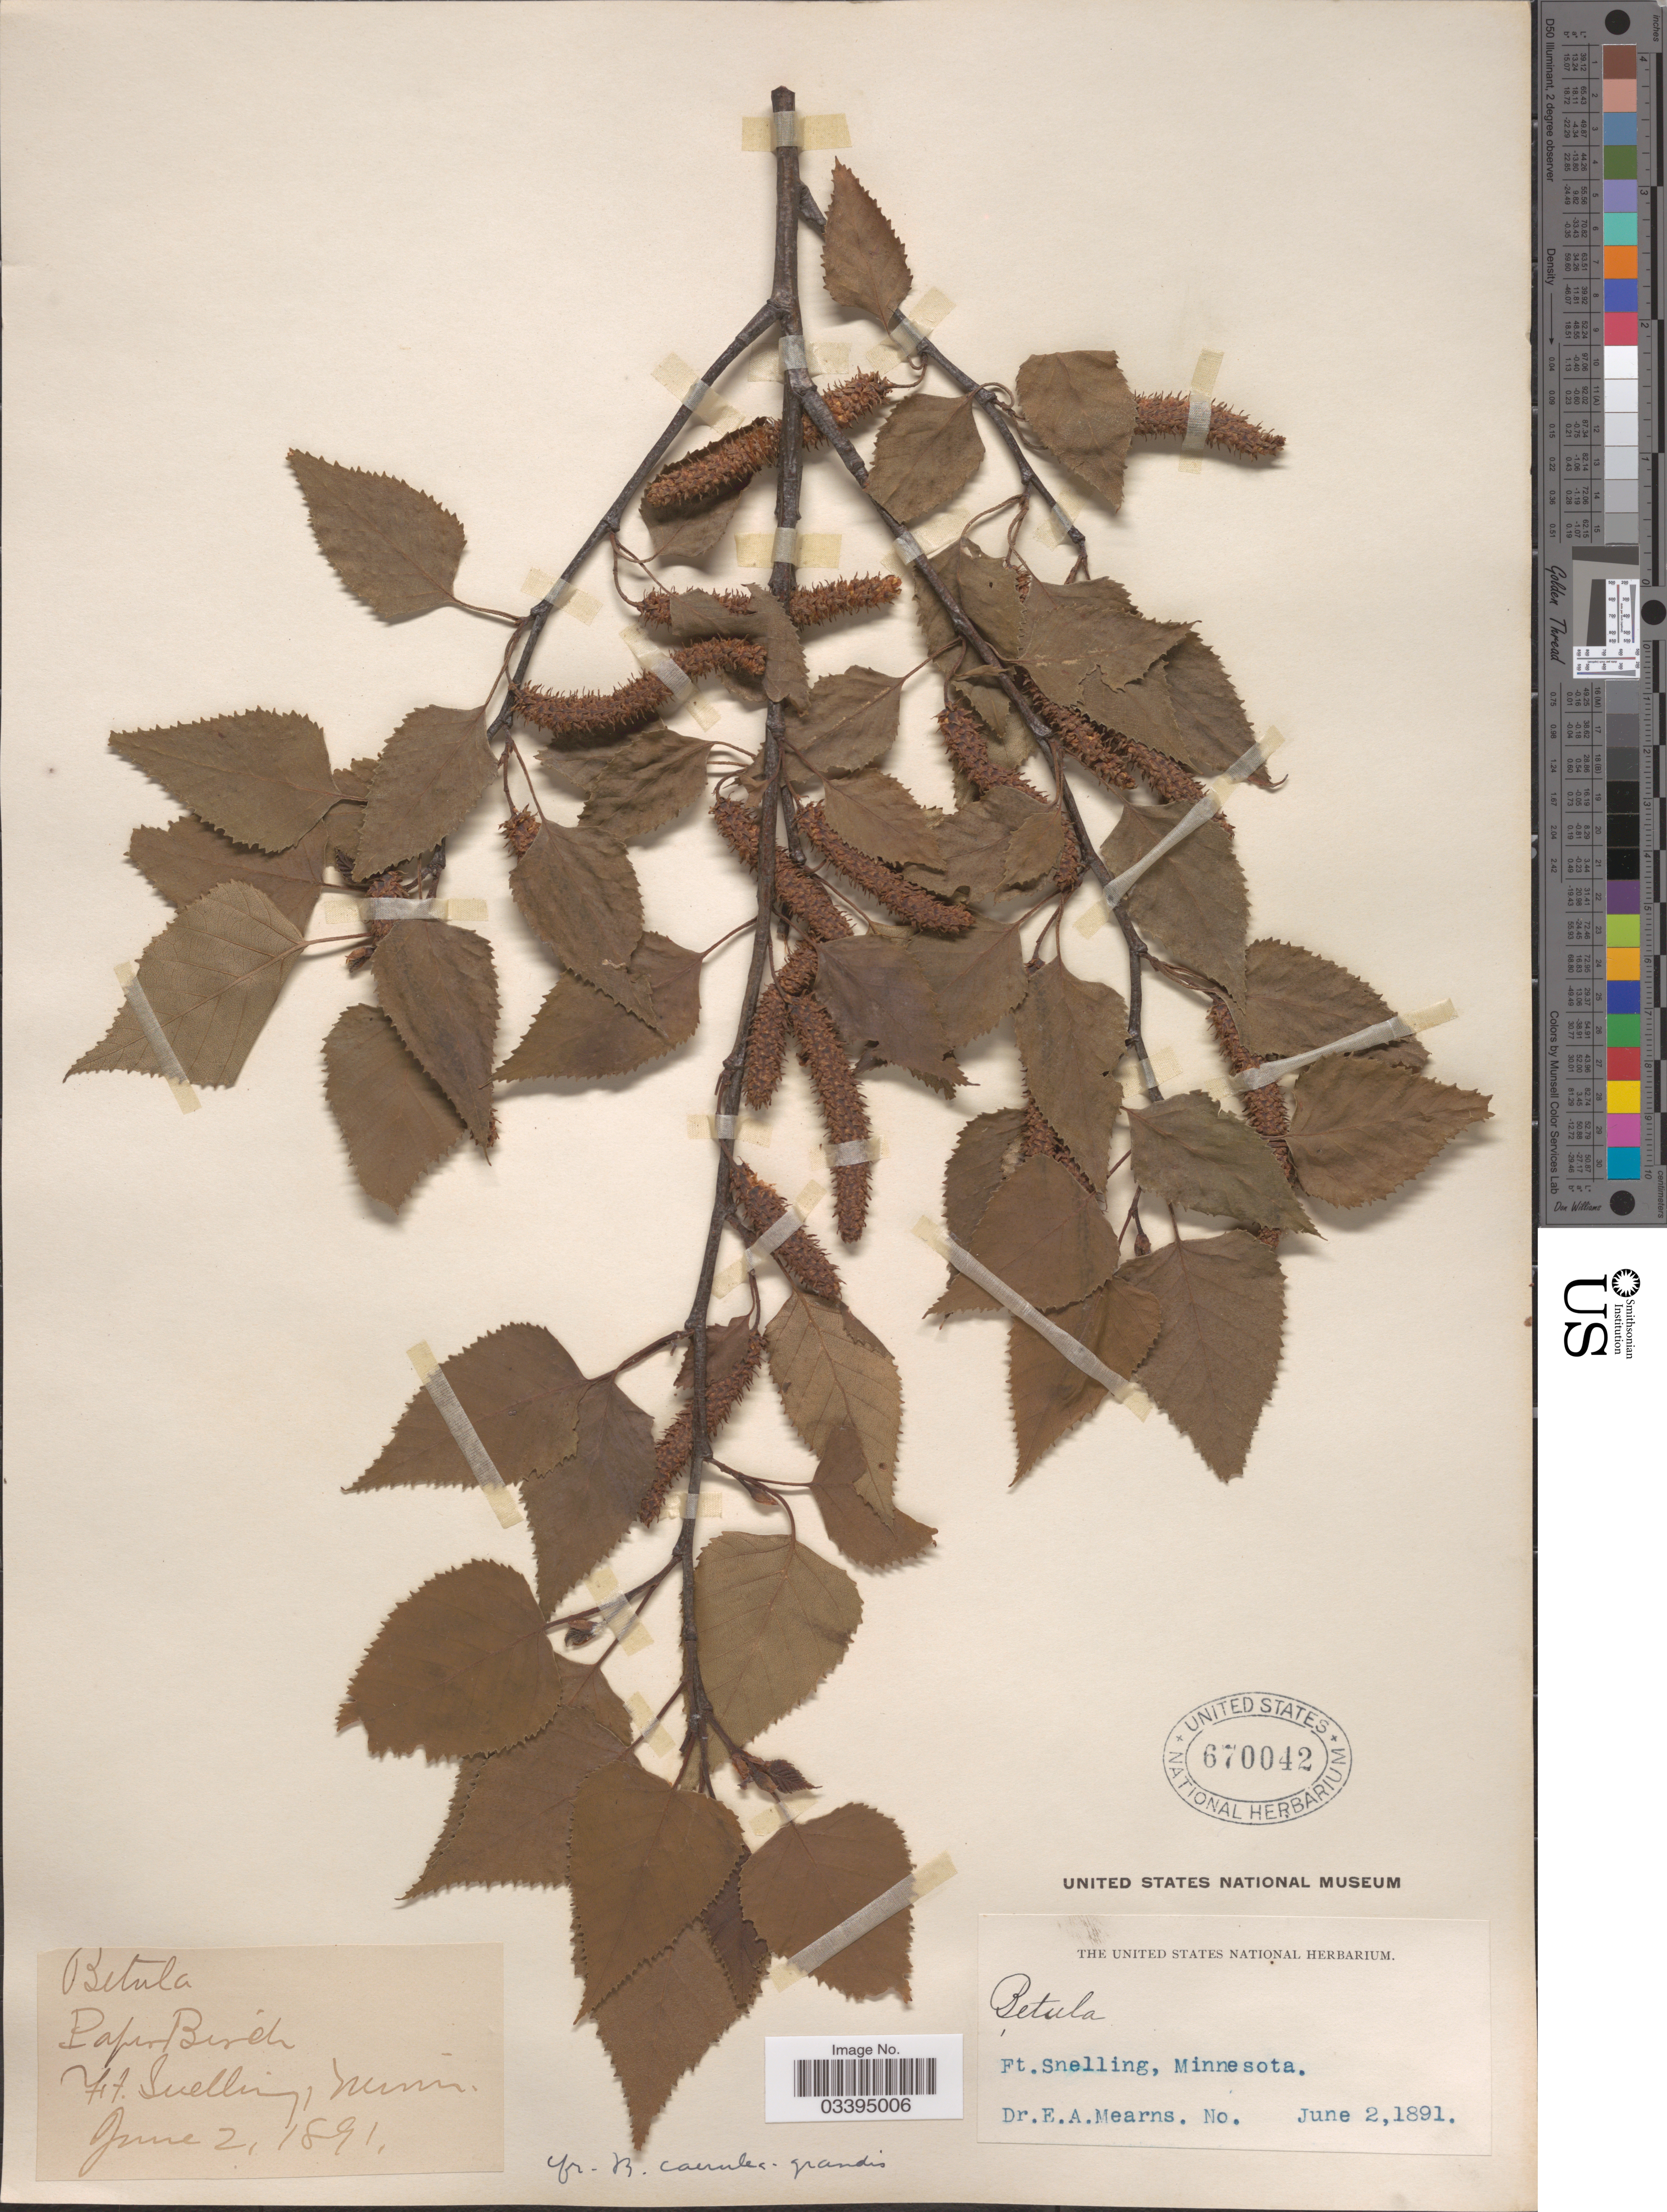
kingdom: Plantae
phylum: Tracheophyta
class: Magnoliopsida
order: Fagales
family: Betulaceae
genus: Betula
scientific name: Betula caerulea-grandis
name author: Blanch.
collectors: E. A. Mearns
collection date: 1891-06-02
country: United States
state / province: Minnesota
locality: Ft. Snelling.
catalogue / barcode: US 670042